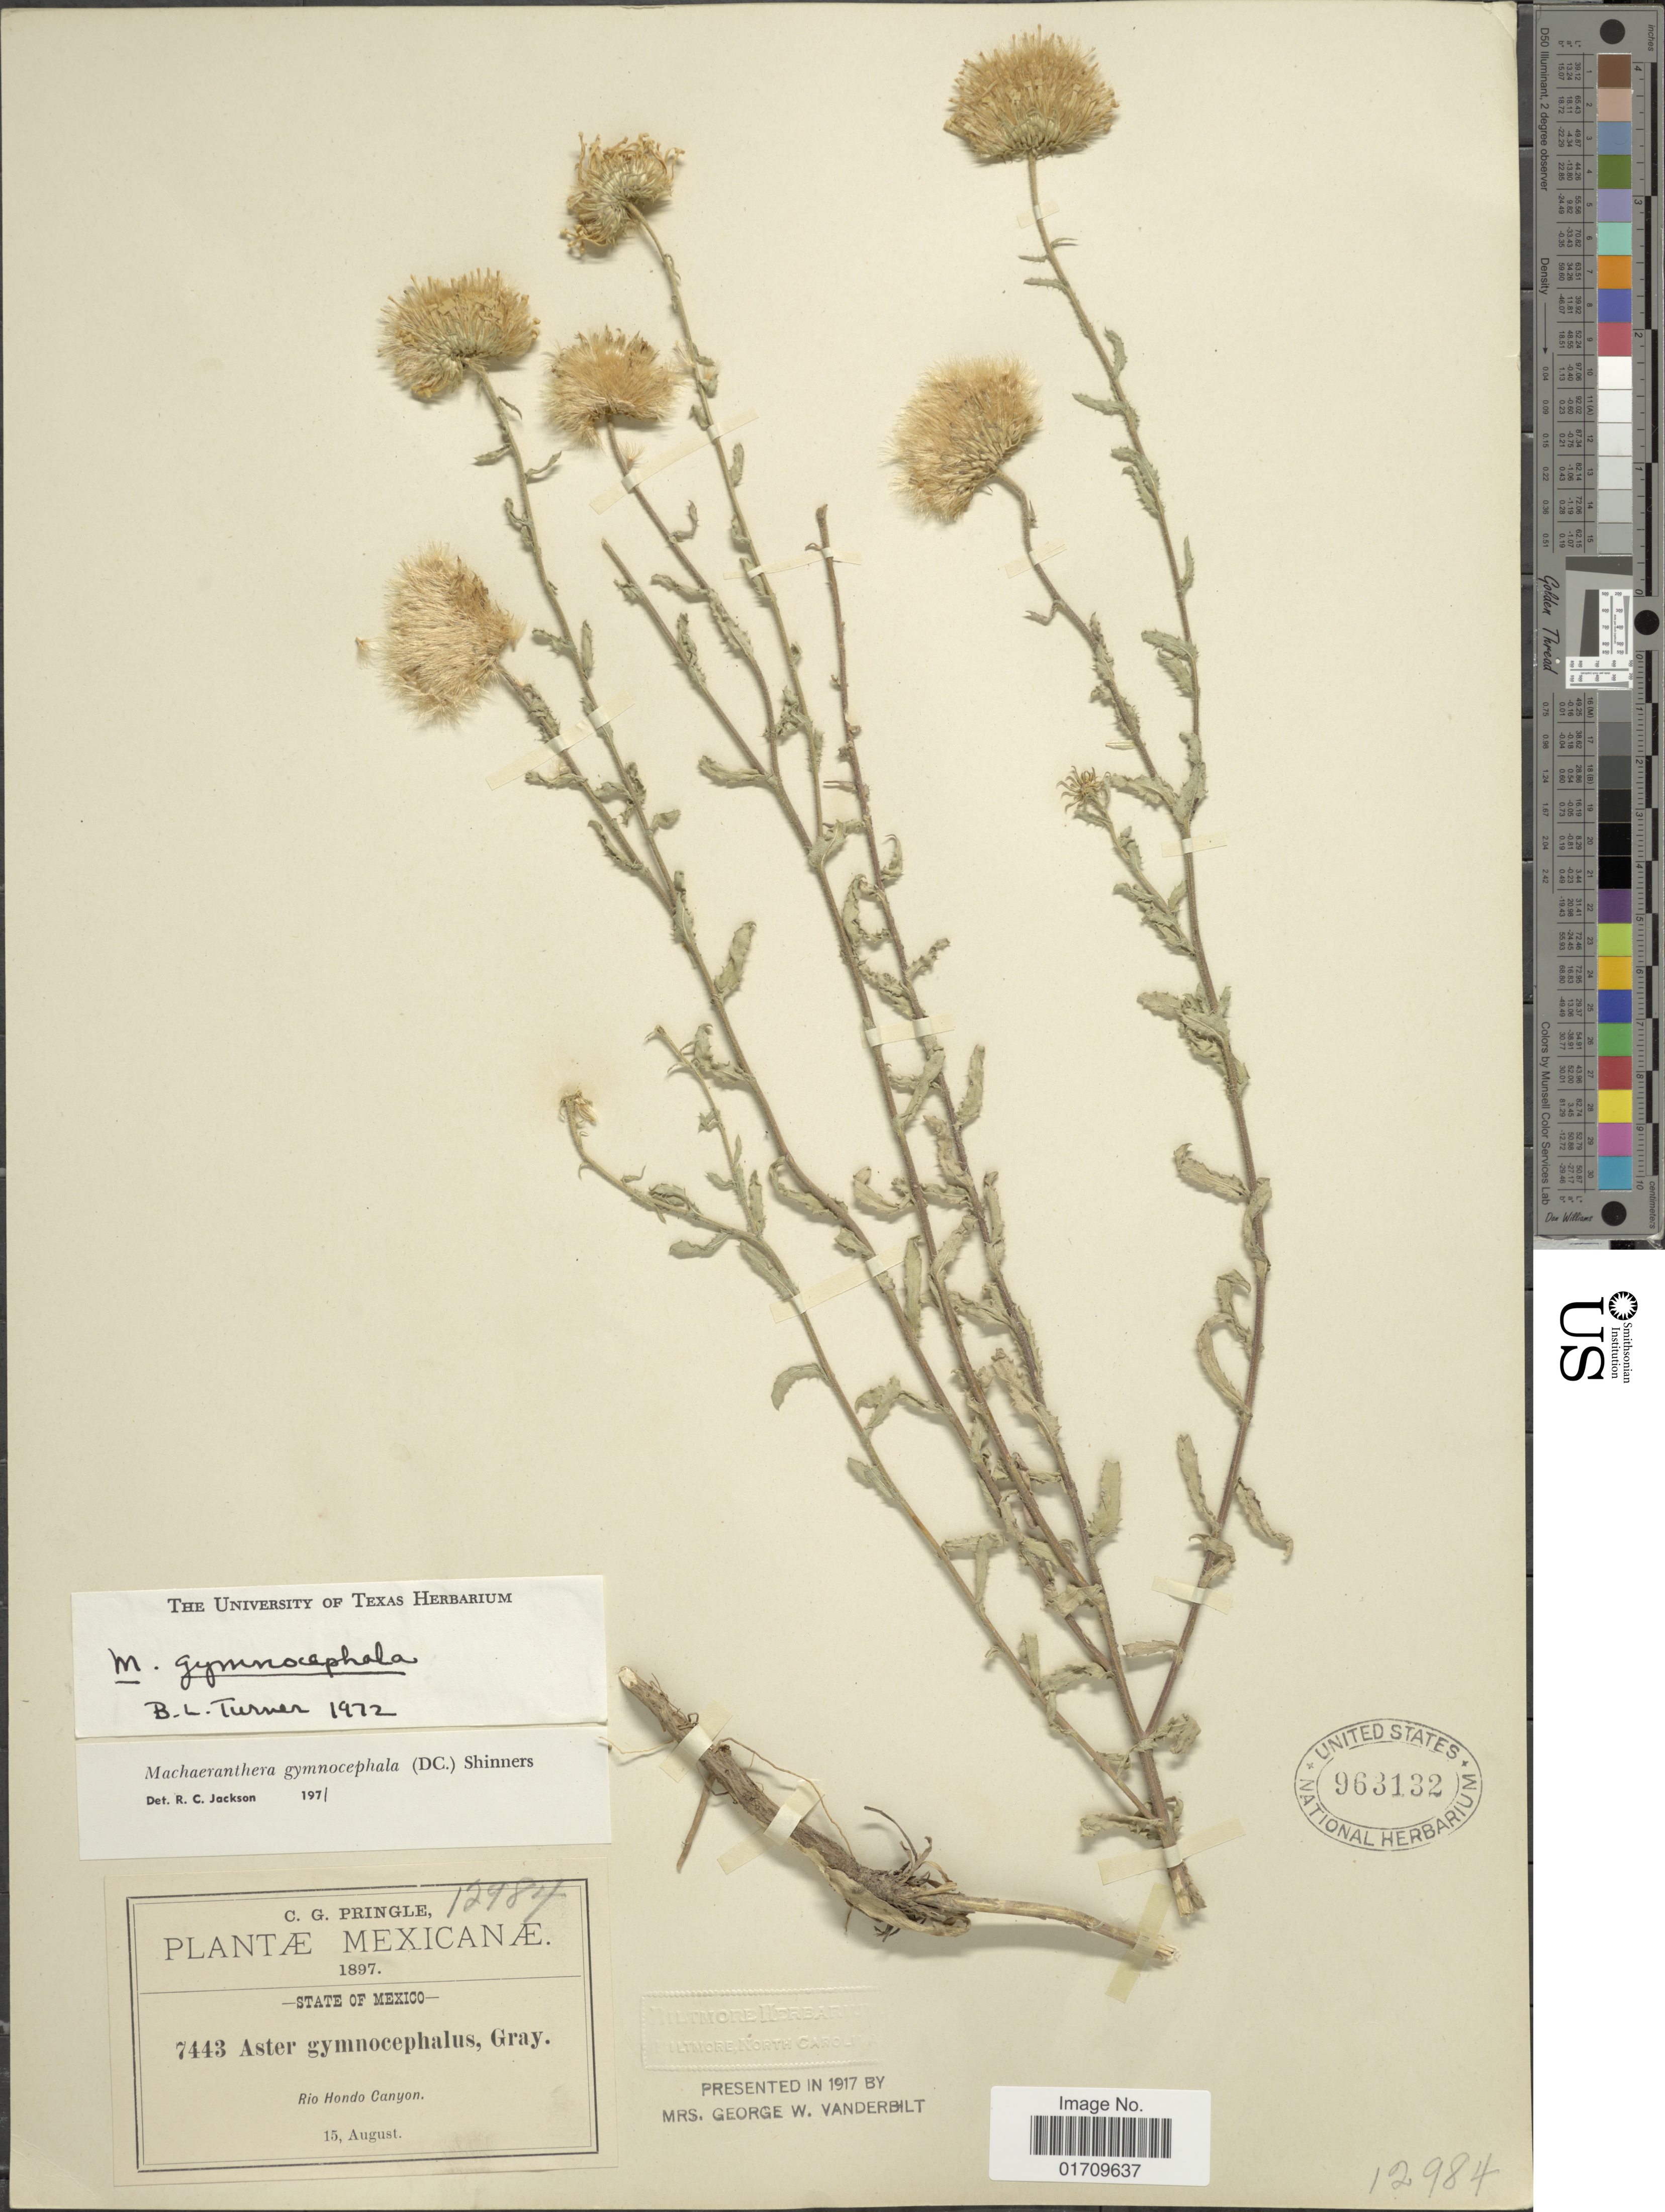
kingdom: Plantae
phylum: Tracheophyta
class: Magnoliopsida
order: Asterales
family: Asteraceae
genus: Machaeranthera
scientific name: Machaeranthera gymnocephala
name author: (DC.) Shinners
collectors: C. G. Pringle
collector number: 7443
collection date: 1897-08-15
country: Mexico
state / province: México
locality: Mexicanae, Rio Hondo Canyon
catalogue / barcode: US 963132